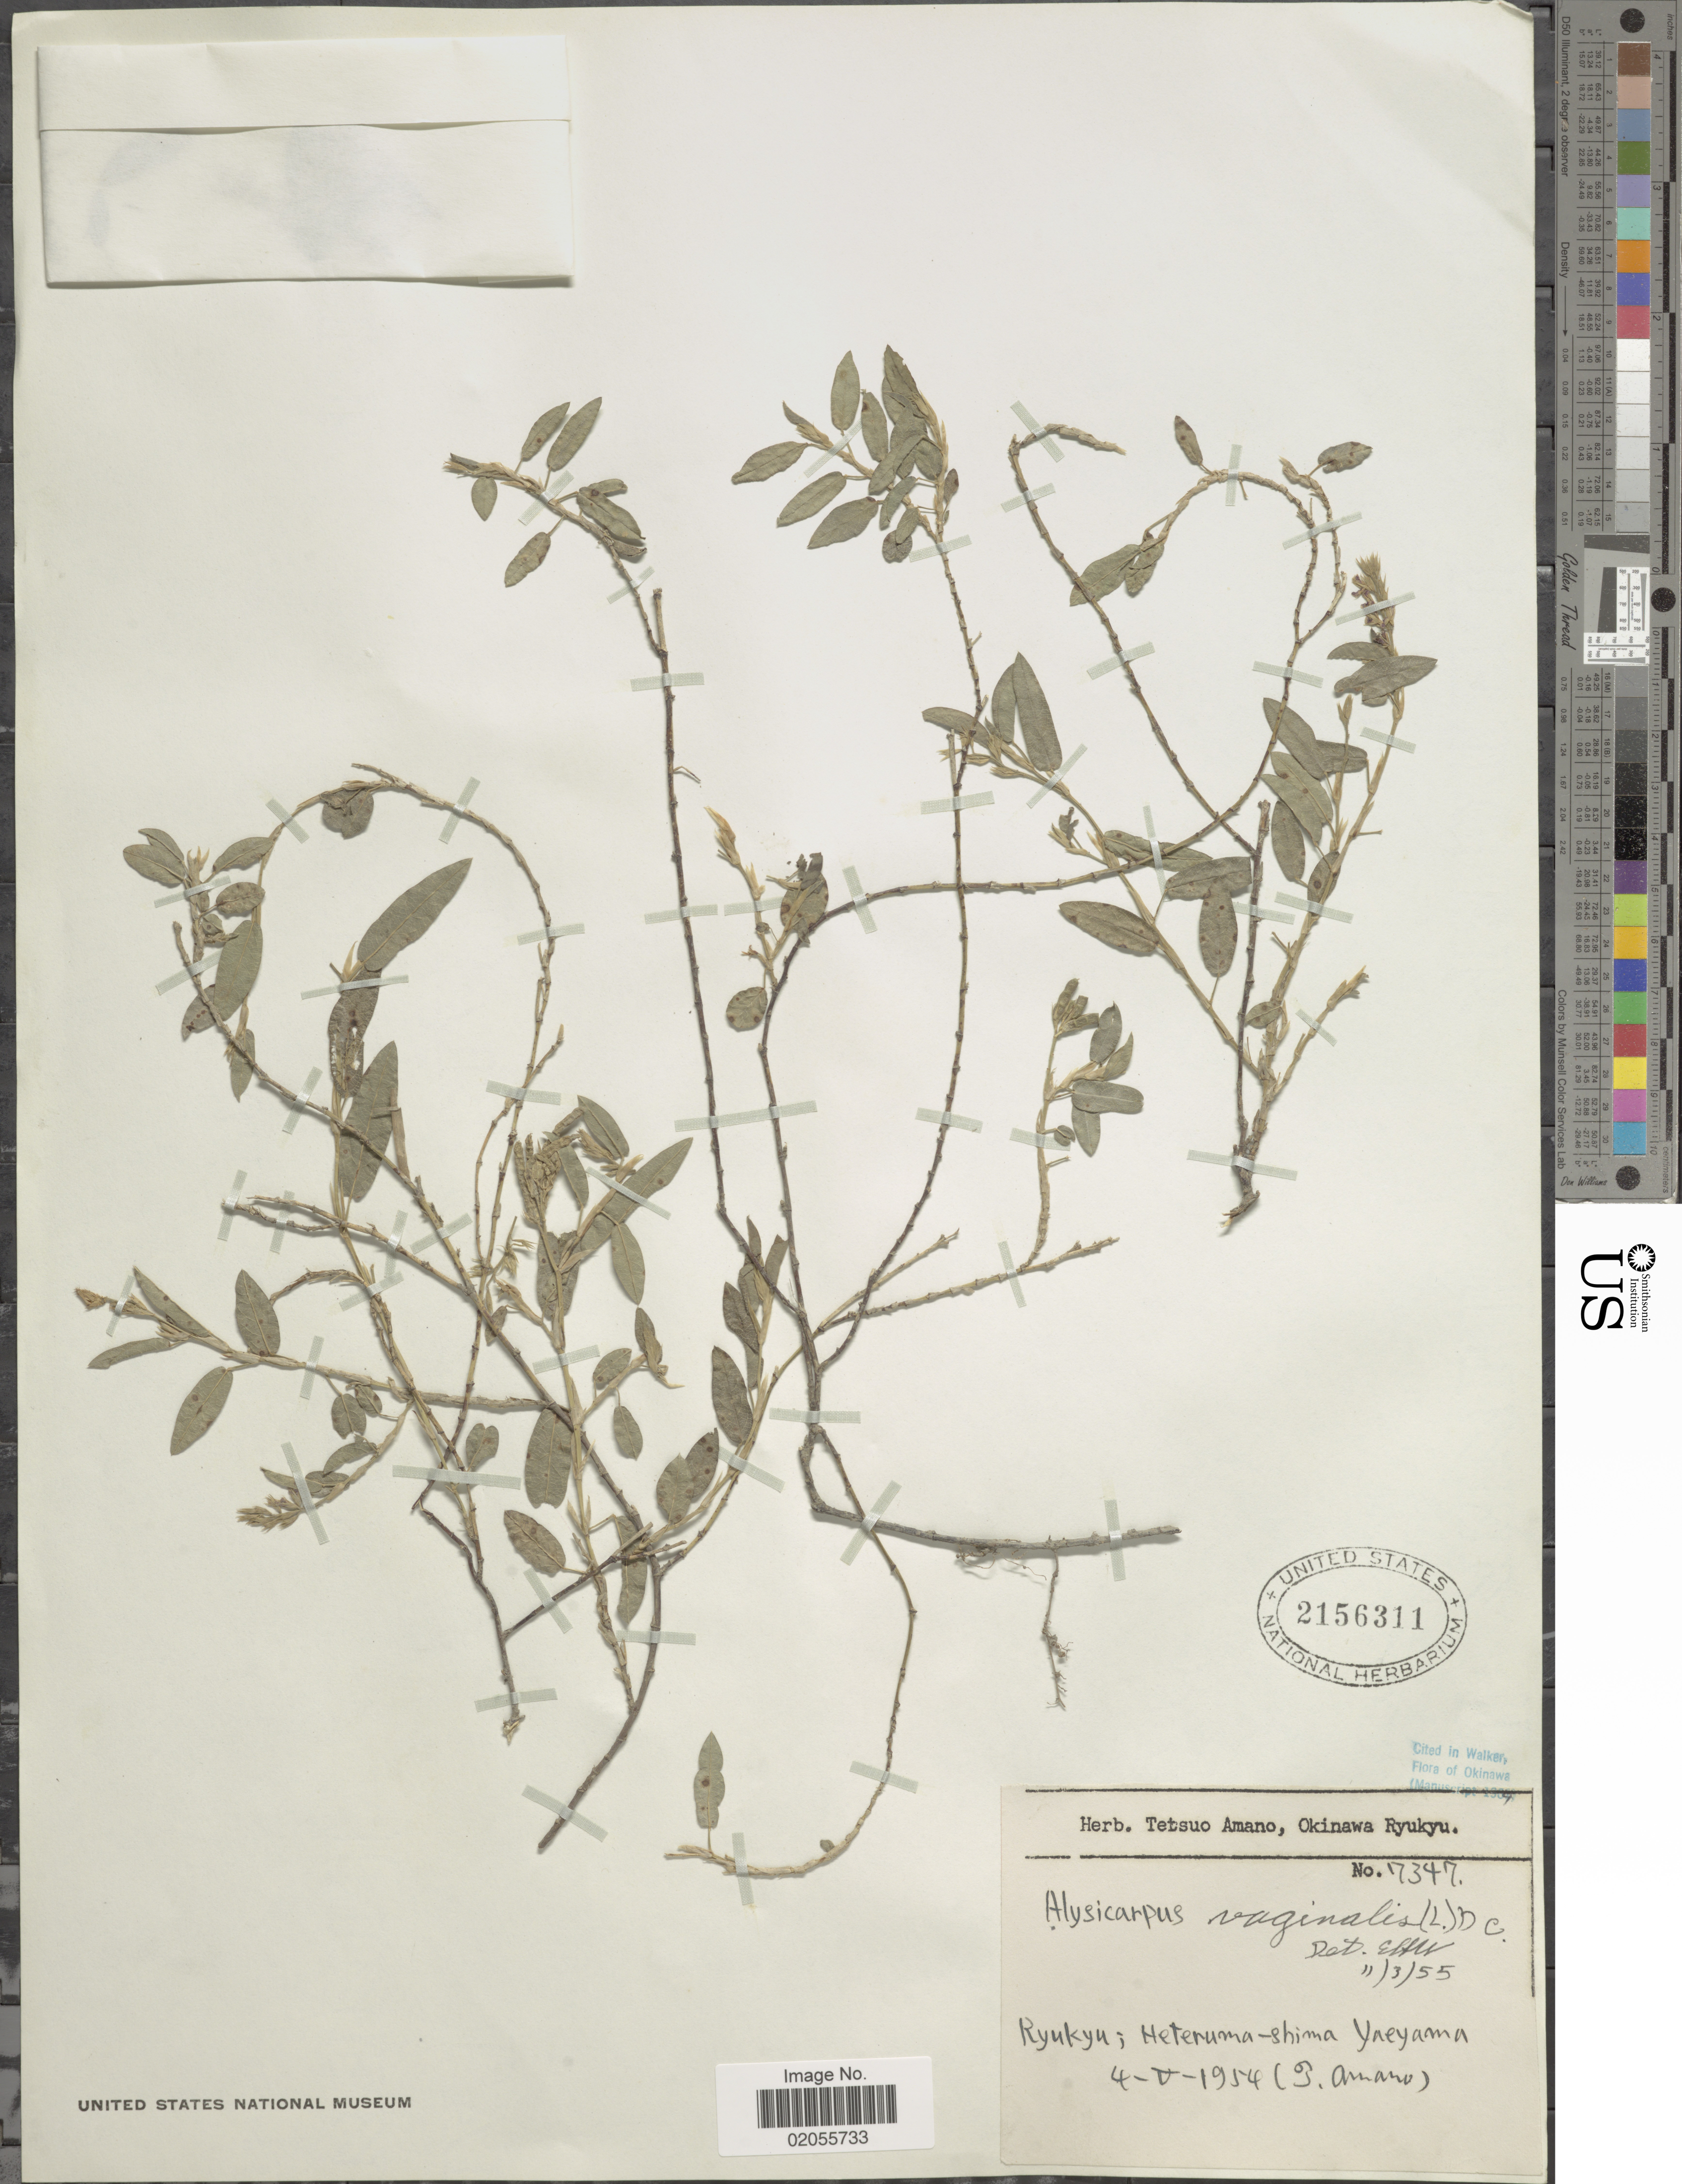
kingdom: Plantae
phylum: Tracheophyta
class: Magnoliopsida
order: Fabales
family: Fabaceae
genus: Alysicarpus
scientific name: Alysicarpus vaginalis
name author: (L.) DC.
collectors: T. Amano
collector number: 17347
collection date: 1954-05-04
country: Japan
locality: Ryukyu Heteruma-shima Yneyama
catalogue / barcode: US 2156311